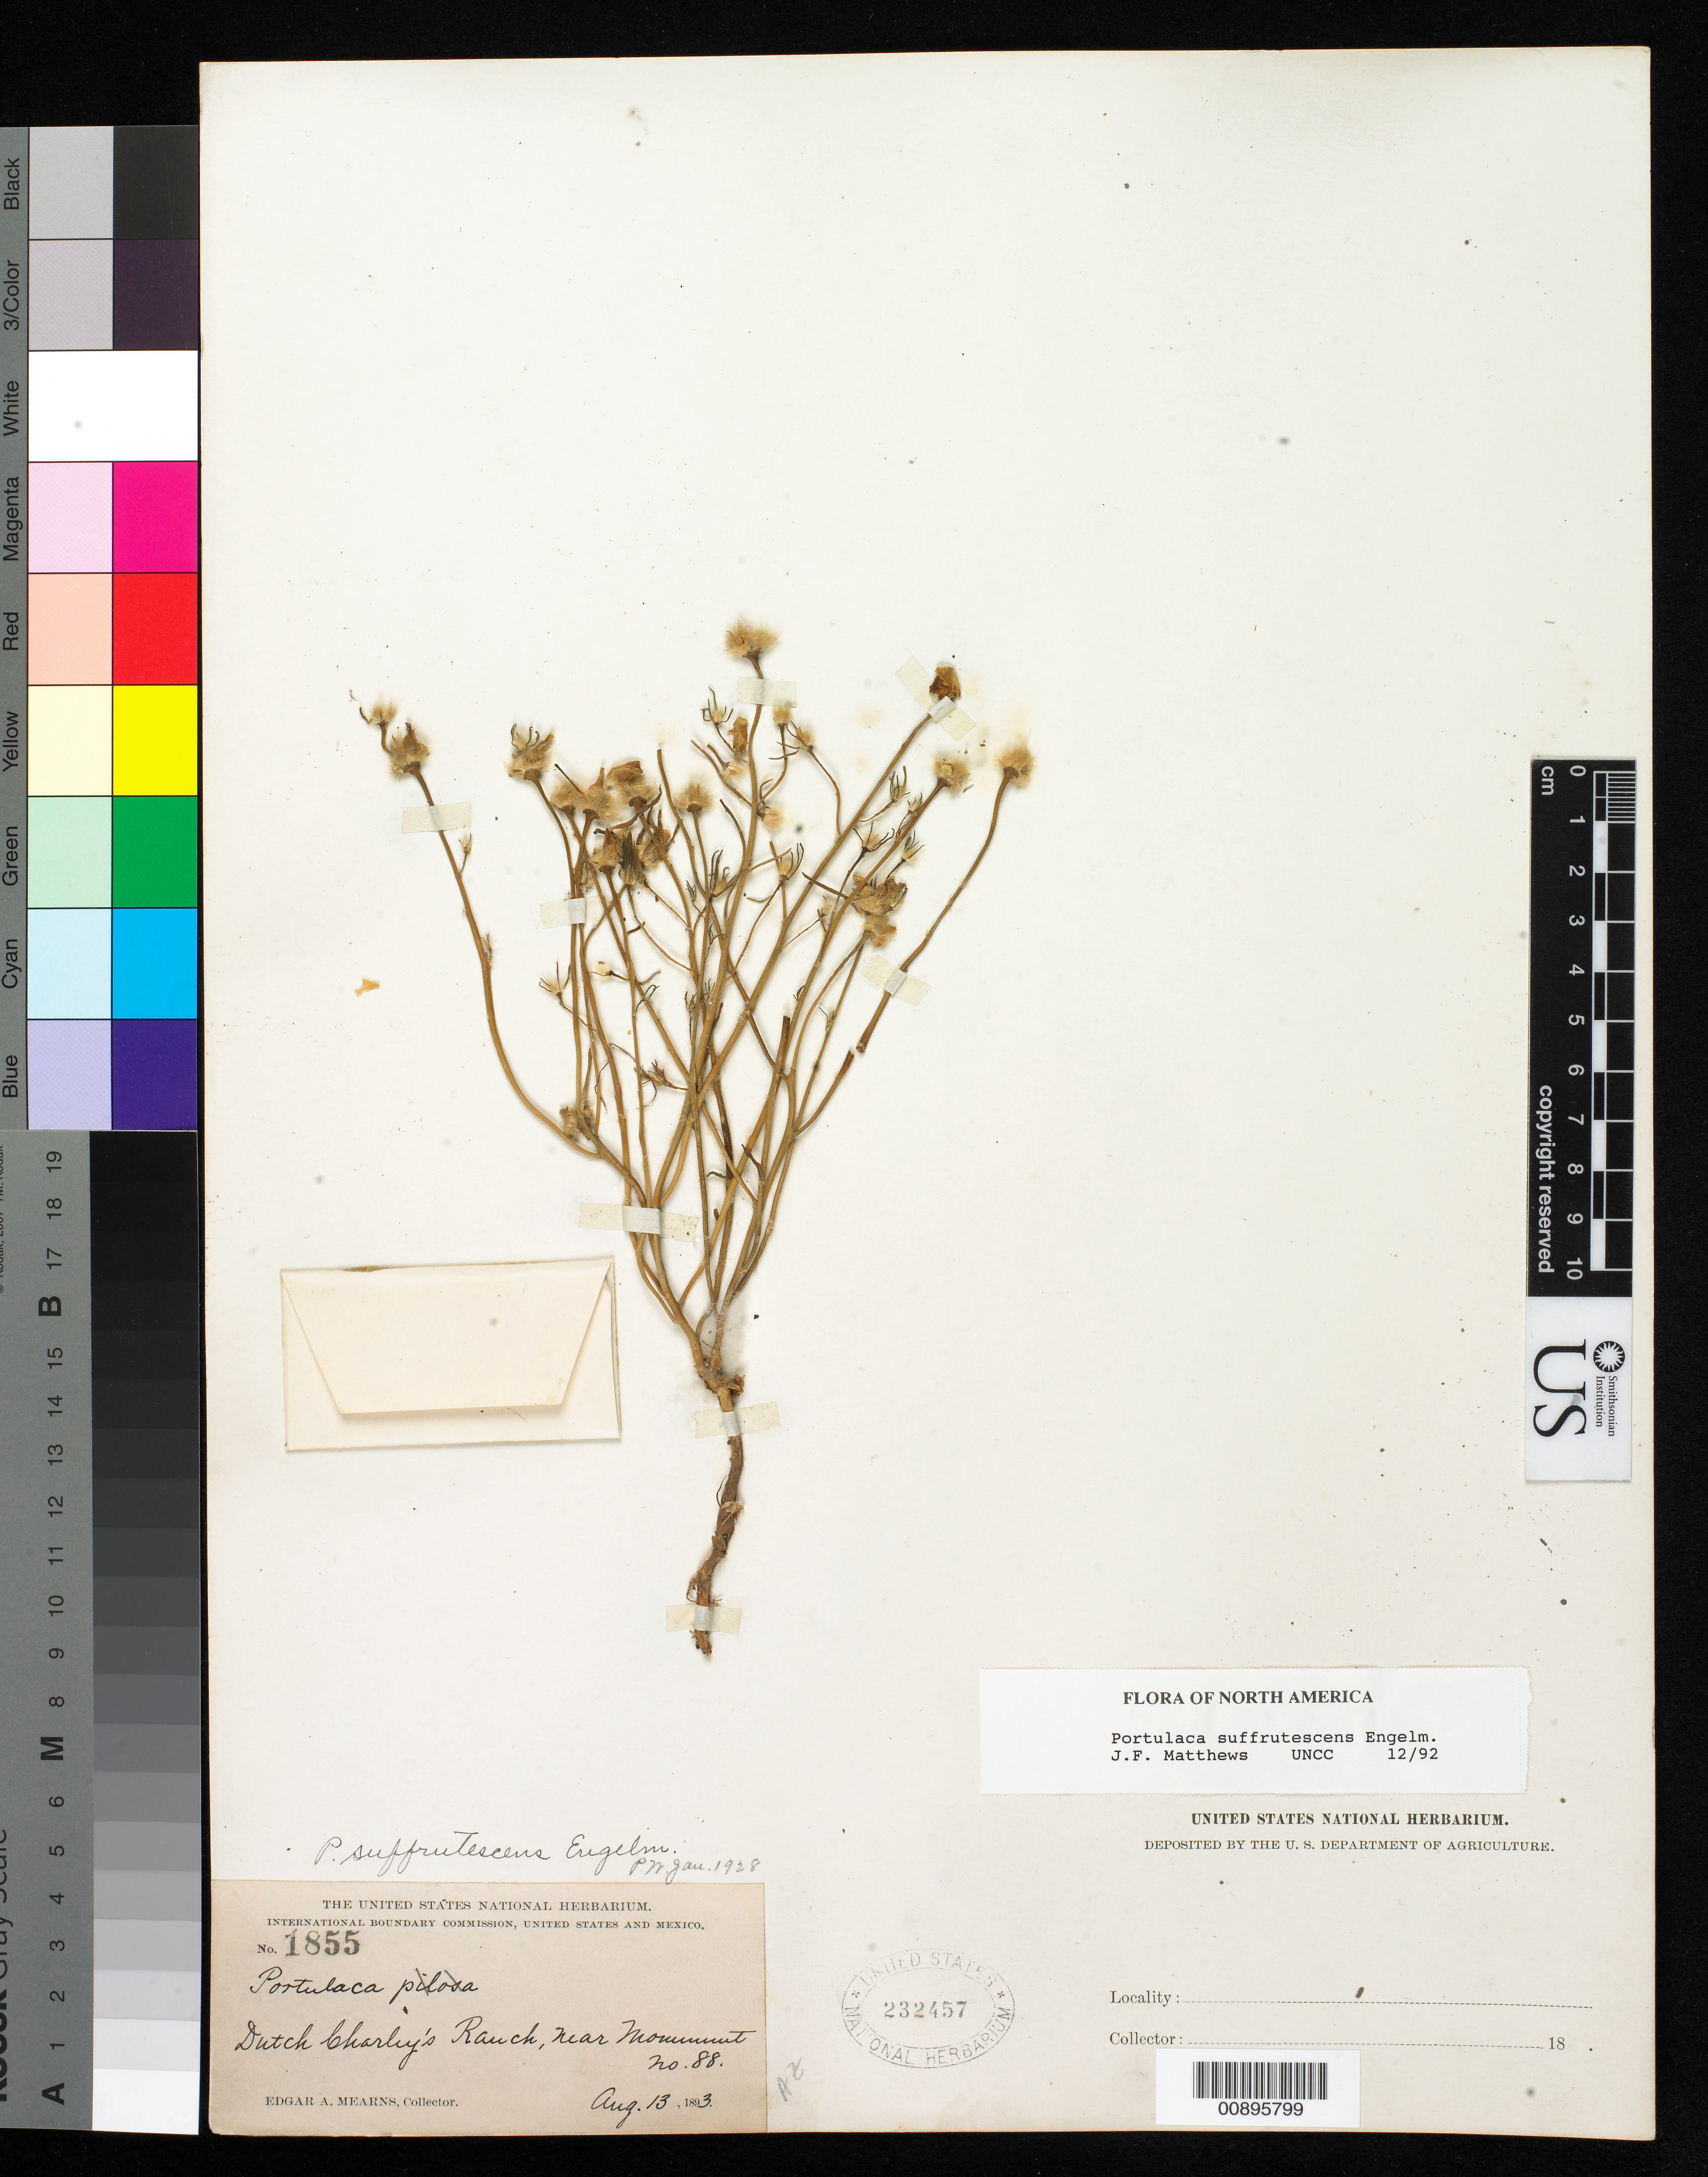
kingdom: Plantae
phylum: Tracheophyta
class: Magnoliopsida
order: Caryophyllales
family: Portulacaceae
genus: Portulaca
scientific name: Portulaca suffrutescens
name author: Engelm.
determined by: Matthews, J. F.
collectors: E. A. Mearns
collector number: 1855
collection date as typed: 13 Aug 1893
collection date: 1893-08-13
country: United States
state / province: Arizona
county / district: Cochise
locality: Dutch Charley's Ranch, near Monument no. 88.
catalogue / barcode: US 232457